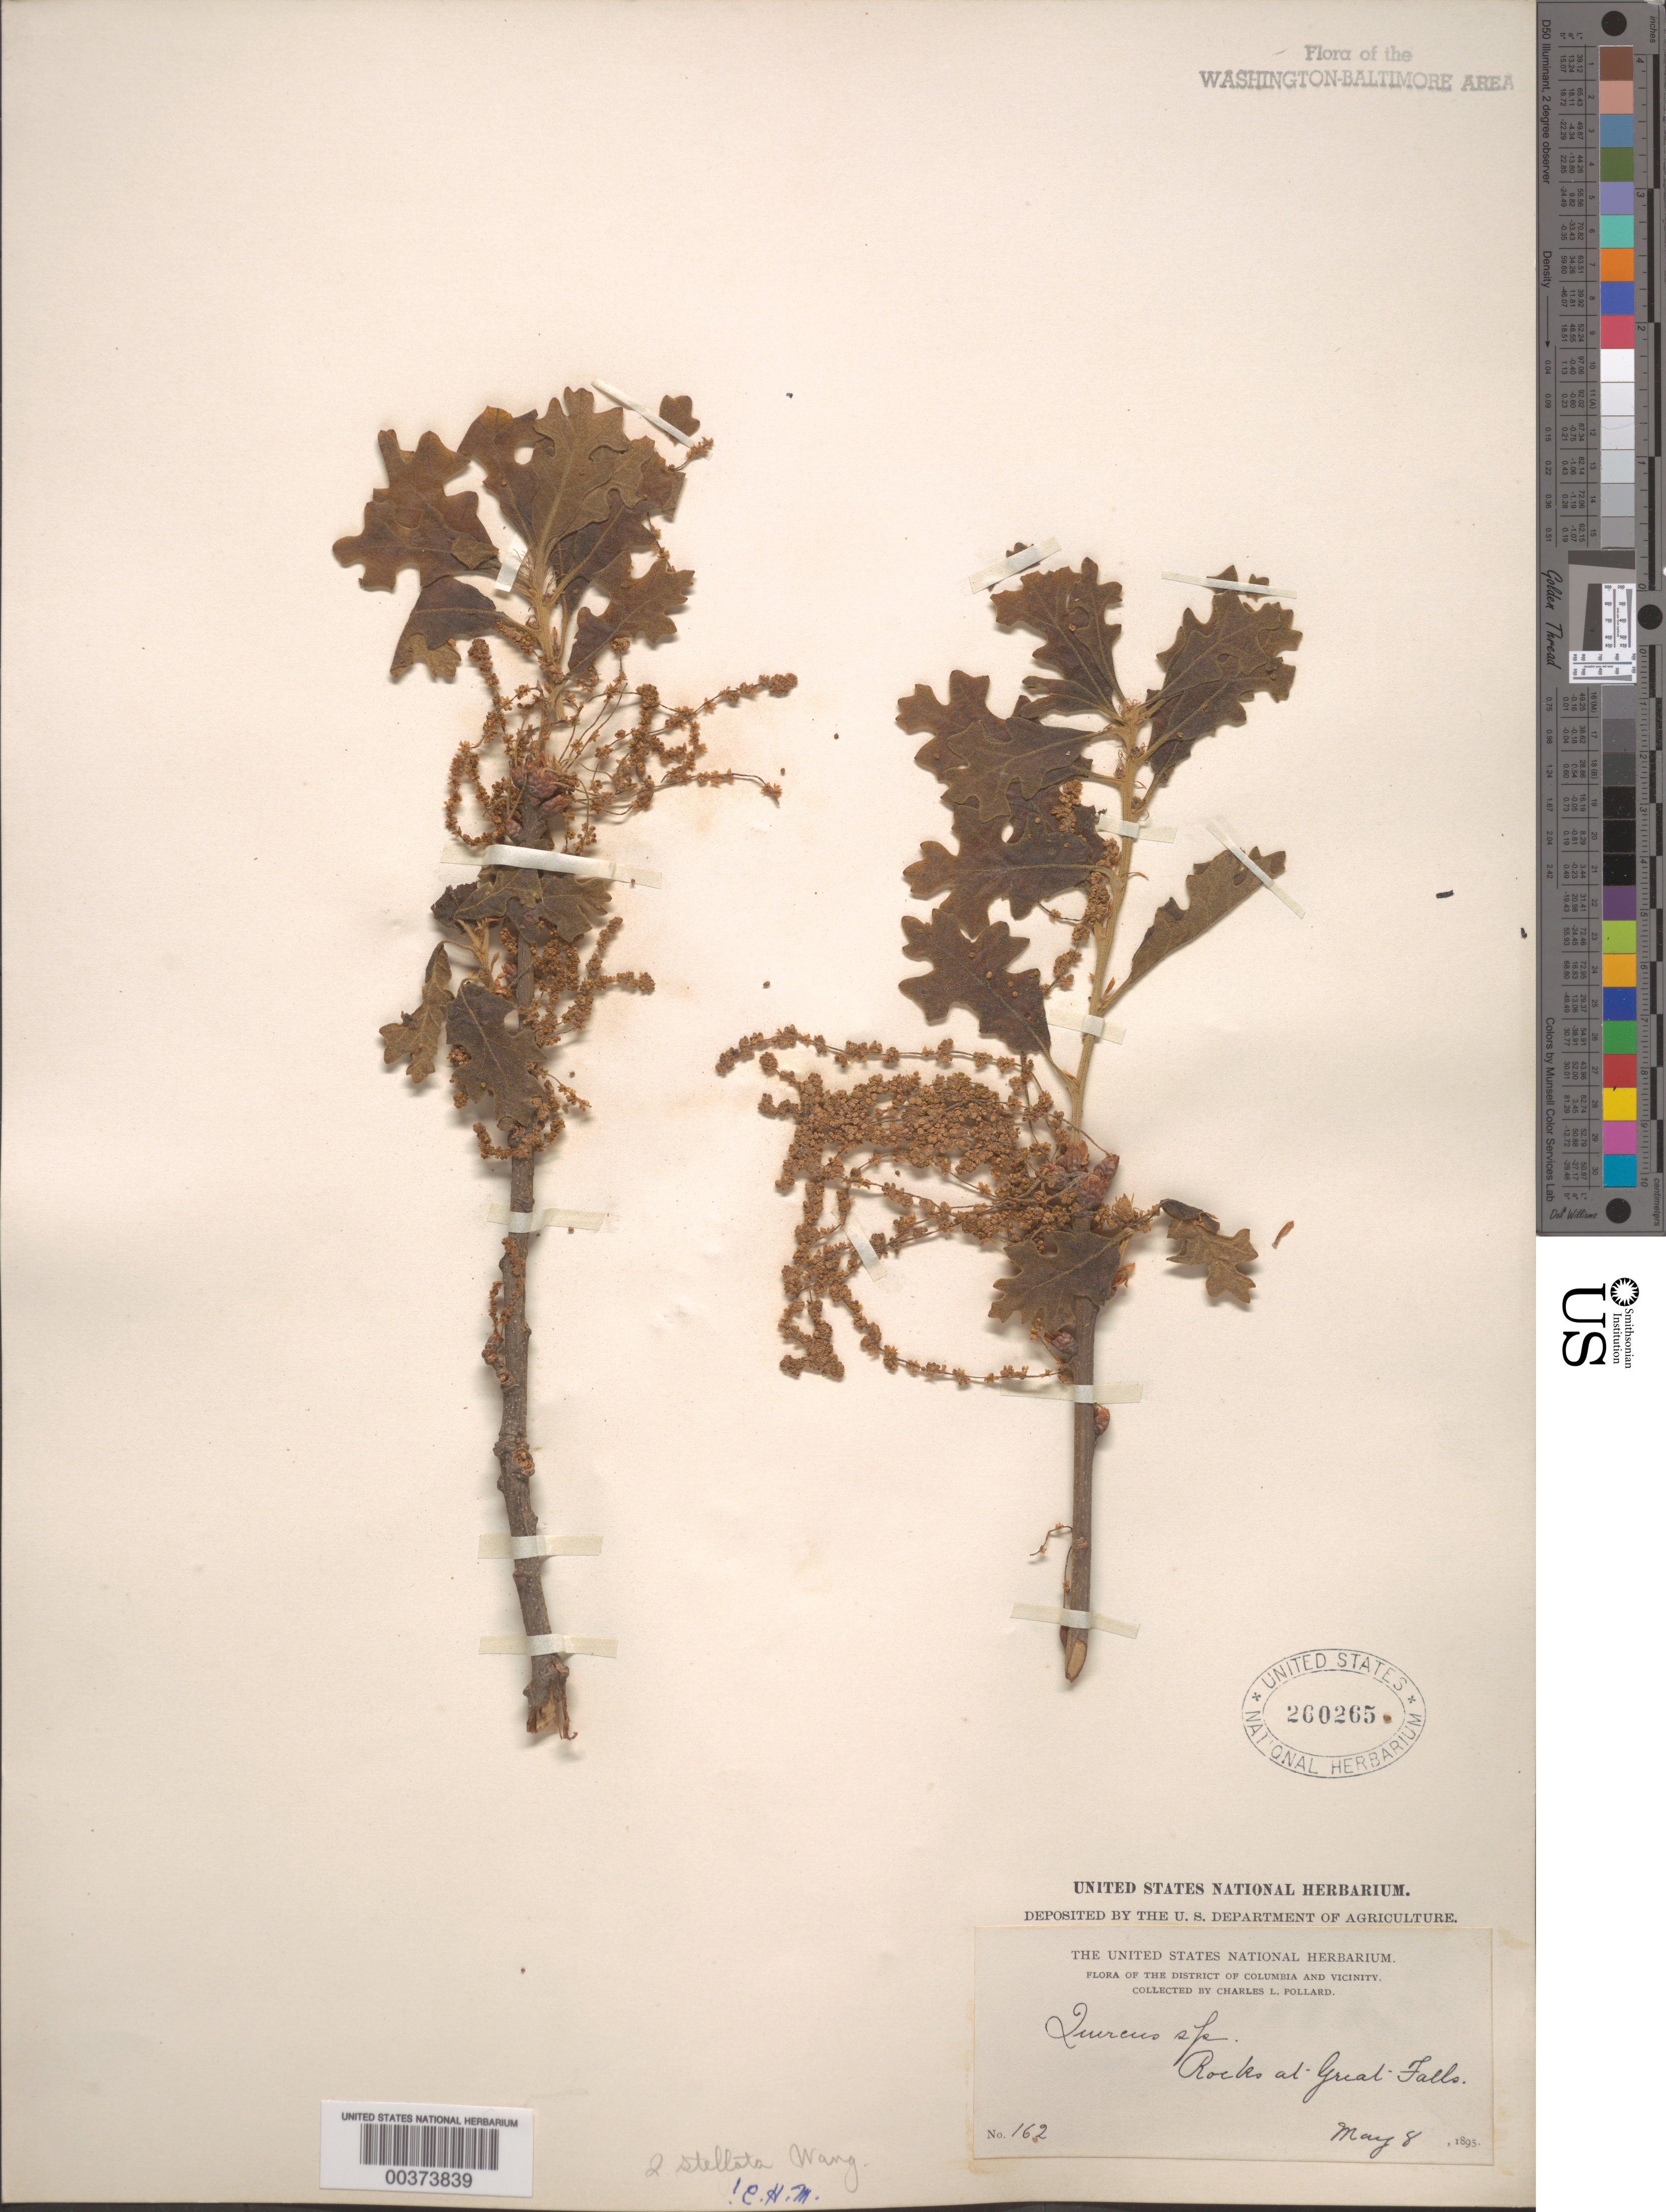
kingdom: Plantae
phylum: Tracheophyta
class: Magnoliopsida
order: Fagales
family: Fagaceae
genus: Quercus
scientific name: Quercus stellata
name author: Wangenh.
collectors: C. L. Pollard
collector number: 162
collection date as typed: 08 May 1895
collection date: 1895-05-08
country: United States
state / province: Maryland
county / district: Montgomery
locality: Great Falls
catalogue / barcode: US 260265